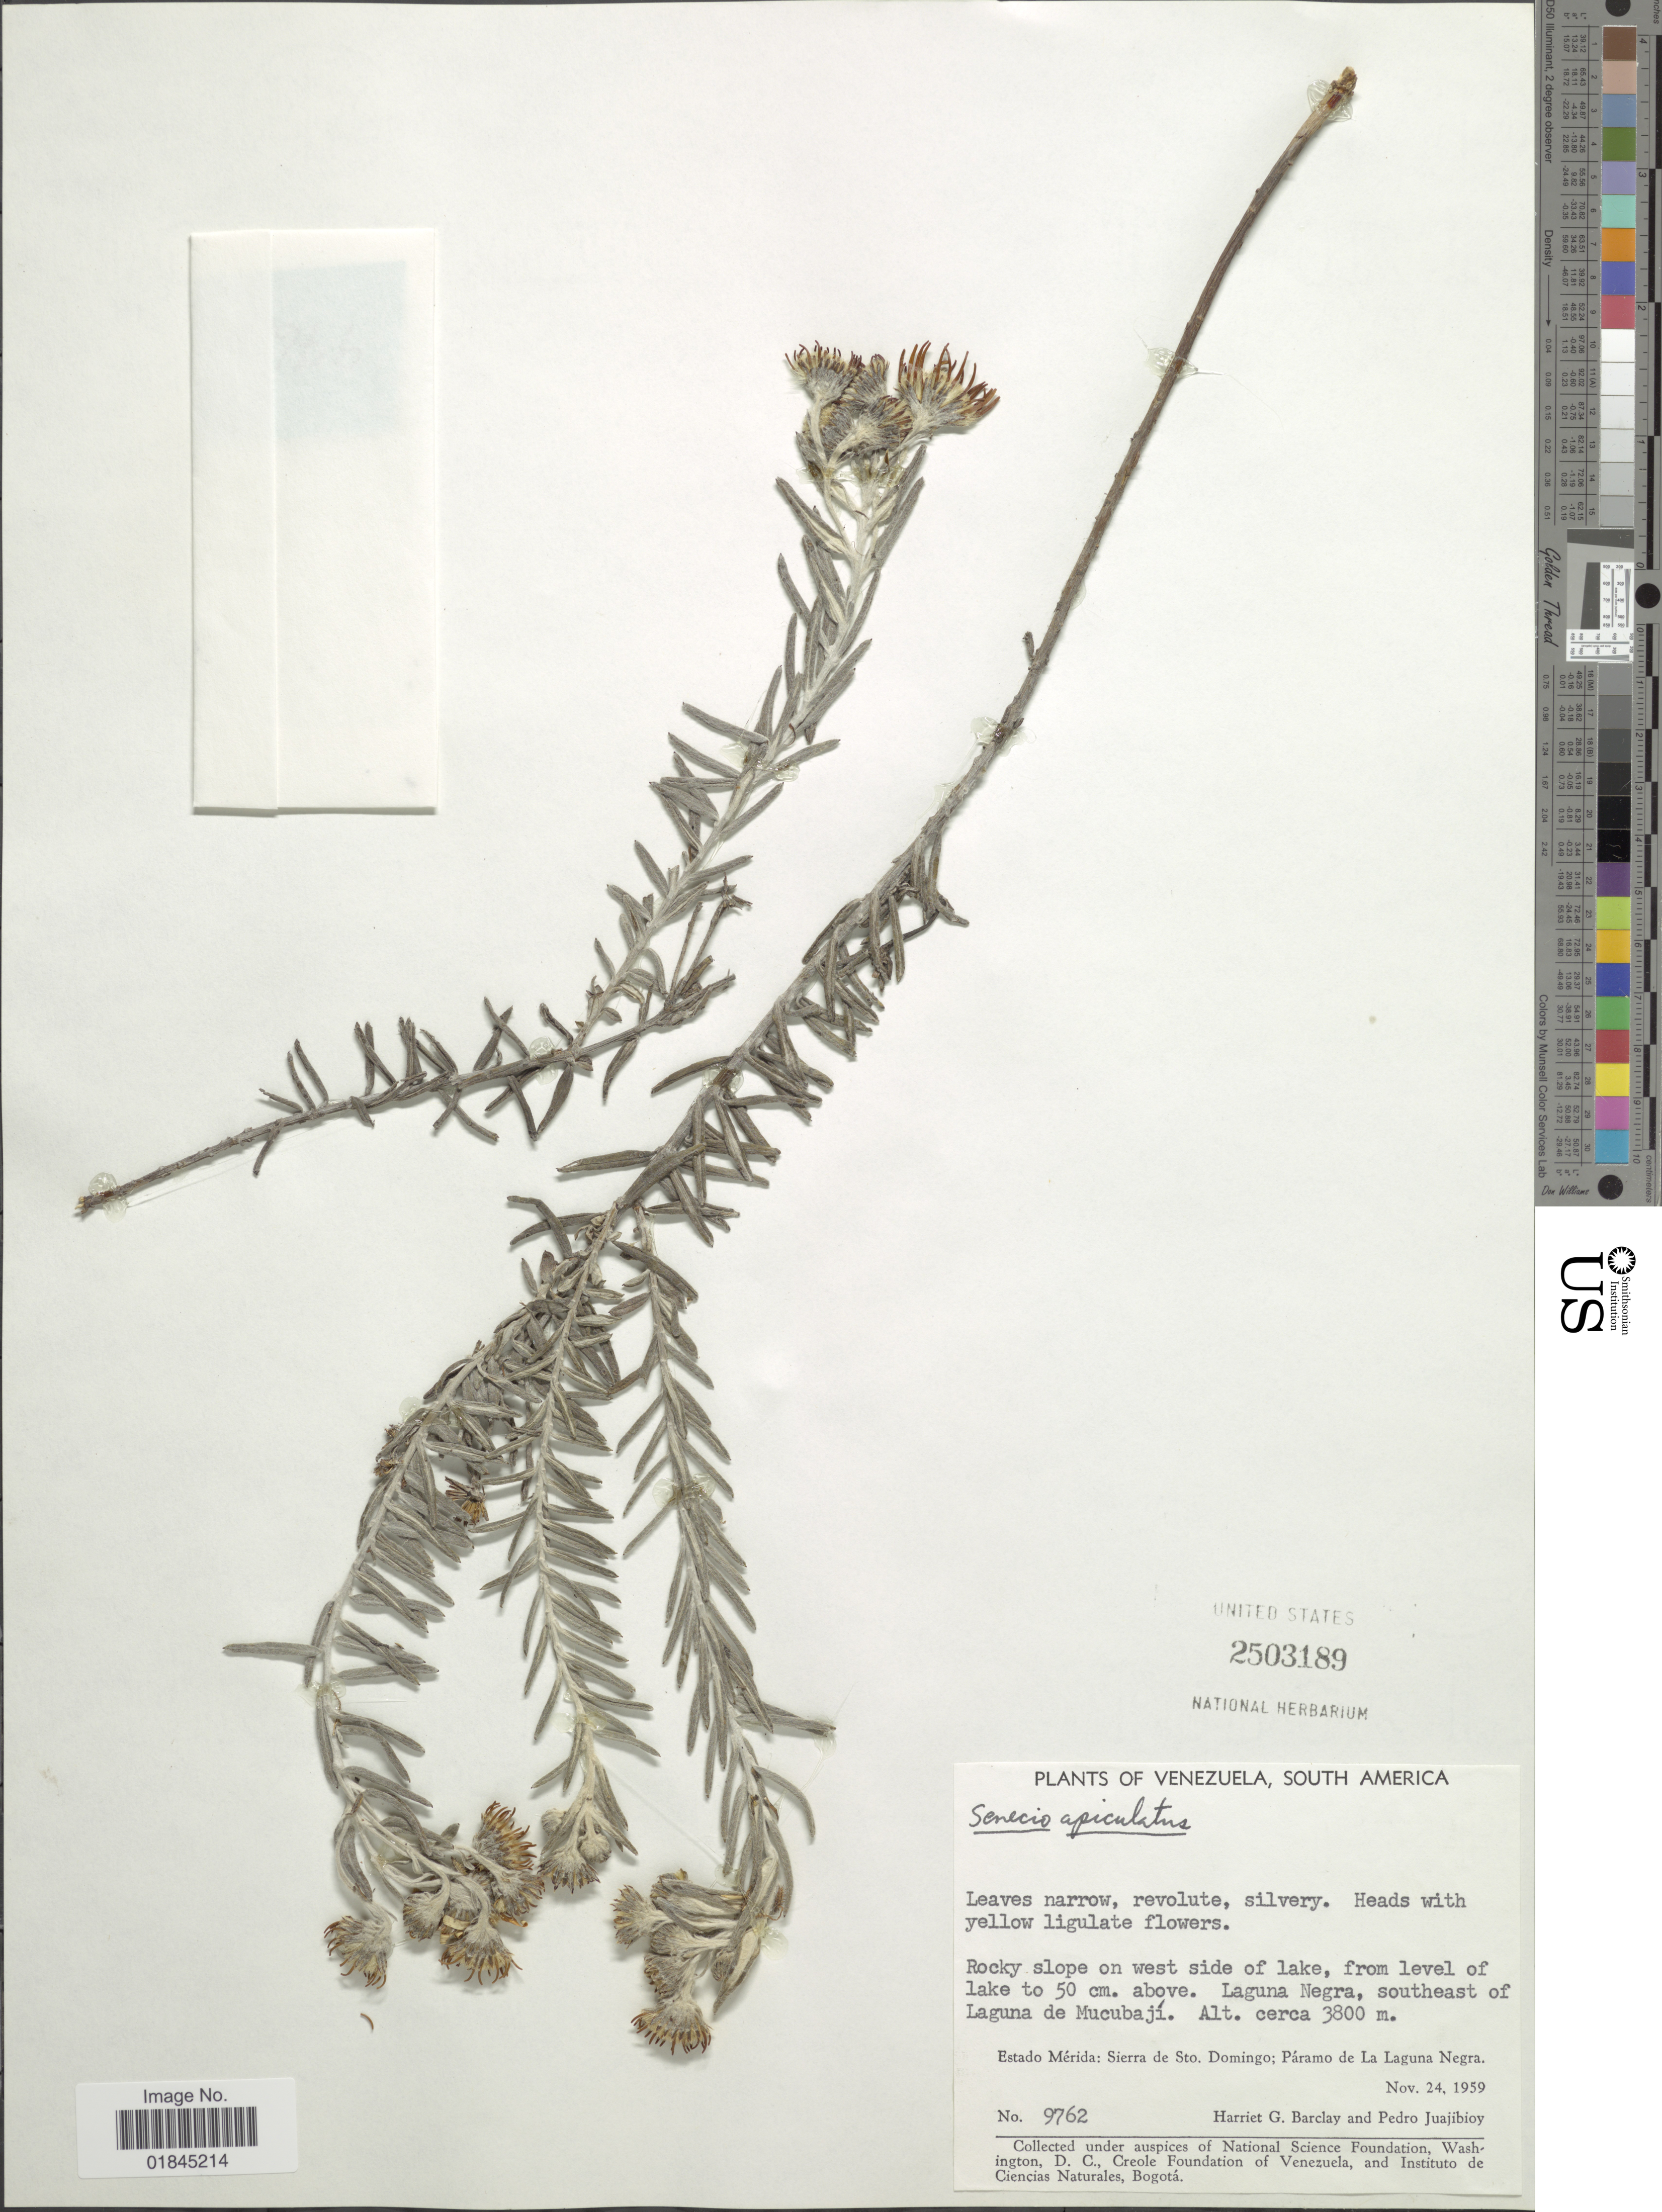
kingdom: Plantae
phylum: Tracheophyta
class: Magnoliopsida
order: Asterales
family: Asteraceae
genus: Pentacalia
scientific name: Pentacalia apiculata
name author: (Sch. Bip. ex Wedd.) Cuatrec.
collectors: H. G. Barclay & P. Juajibioy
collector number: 9762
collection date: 1959-11-24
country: Venezuela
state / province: Mérida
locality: Rocky slope on west side of lake, from level of lake to 50 cm. above. Laguna Negra, southeast of Laguna de Mucubají. Estado Mérida: Sierra de Sto. Domingo; Páramo de La Laguna Negra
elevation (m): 3800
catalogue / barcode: US 2503189